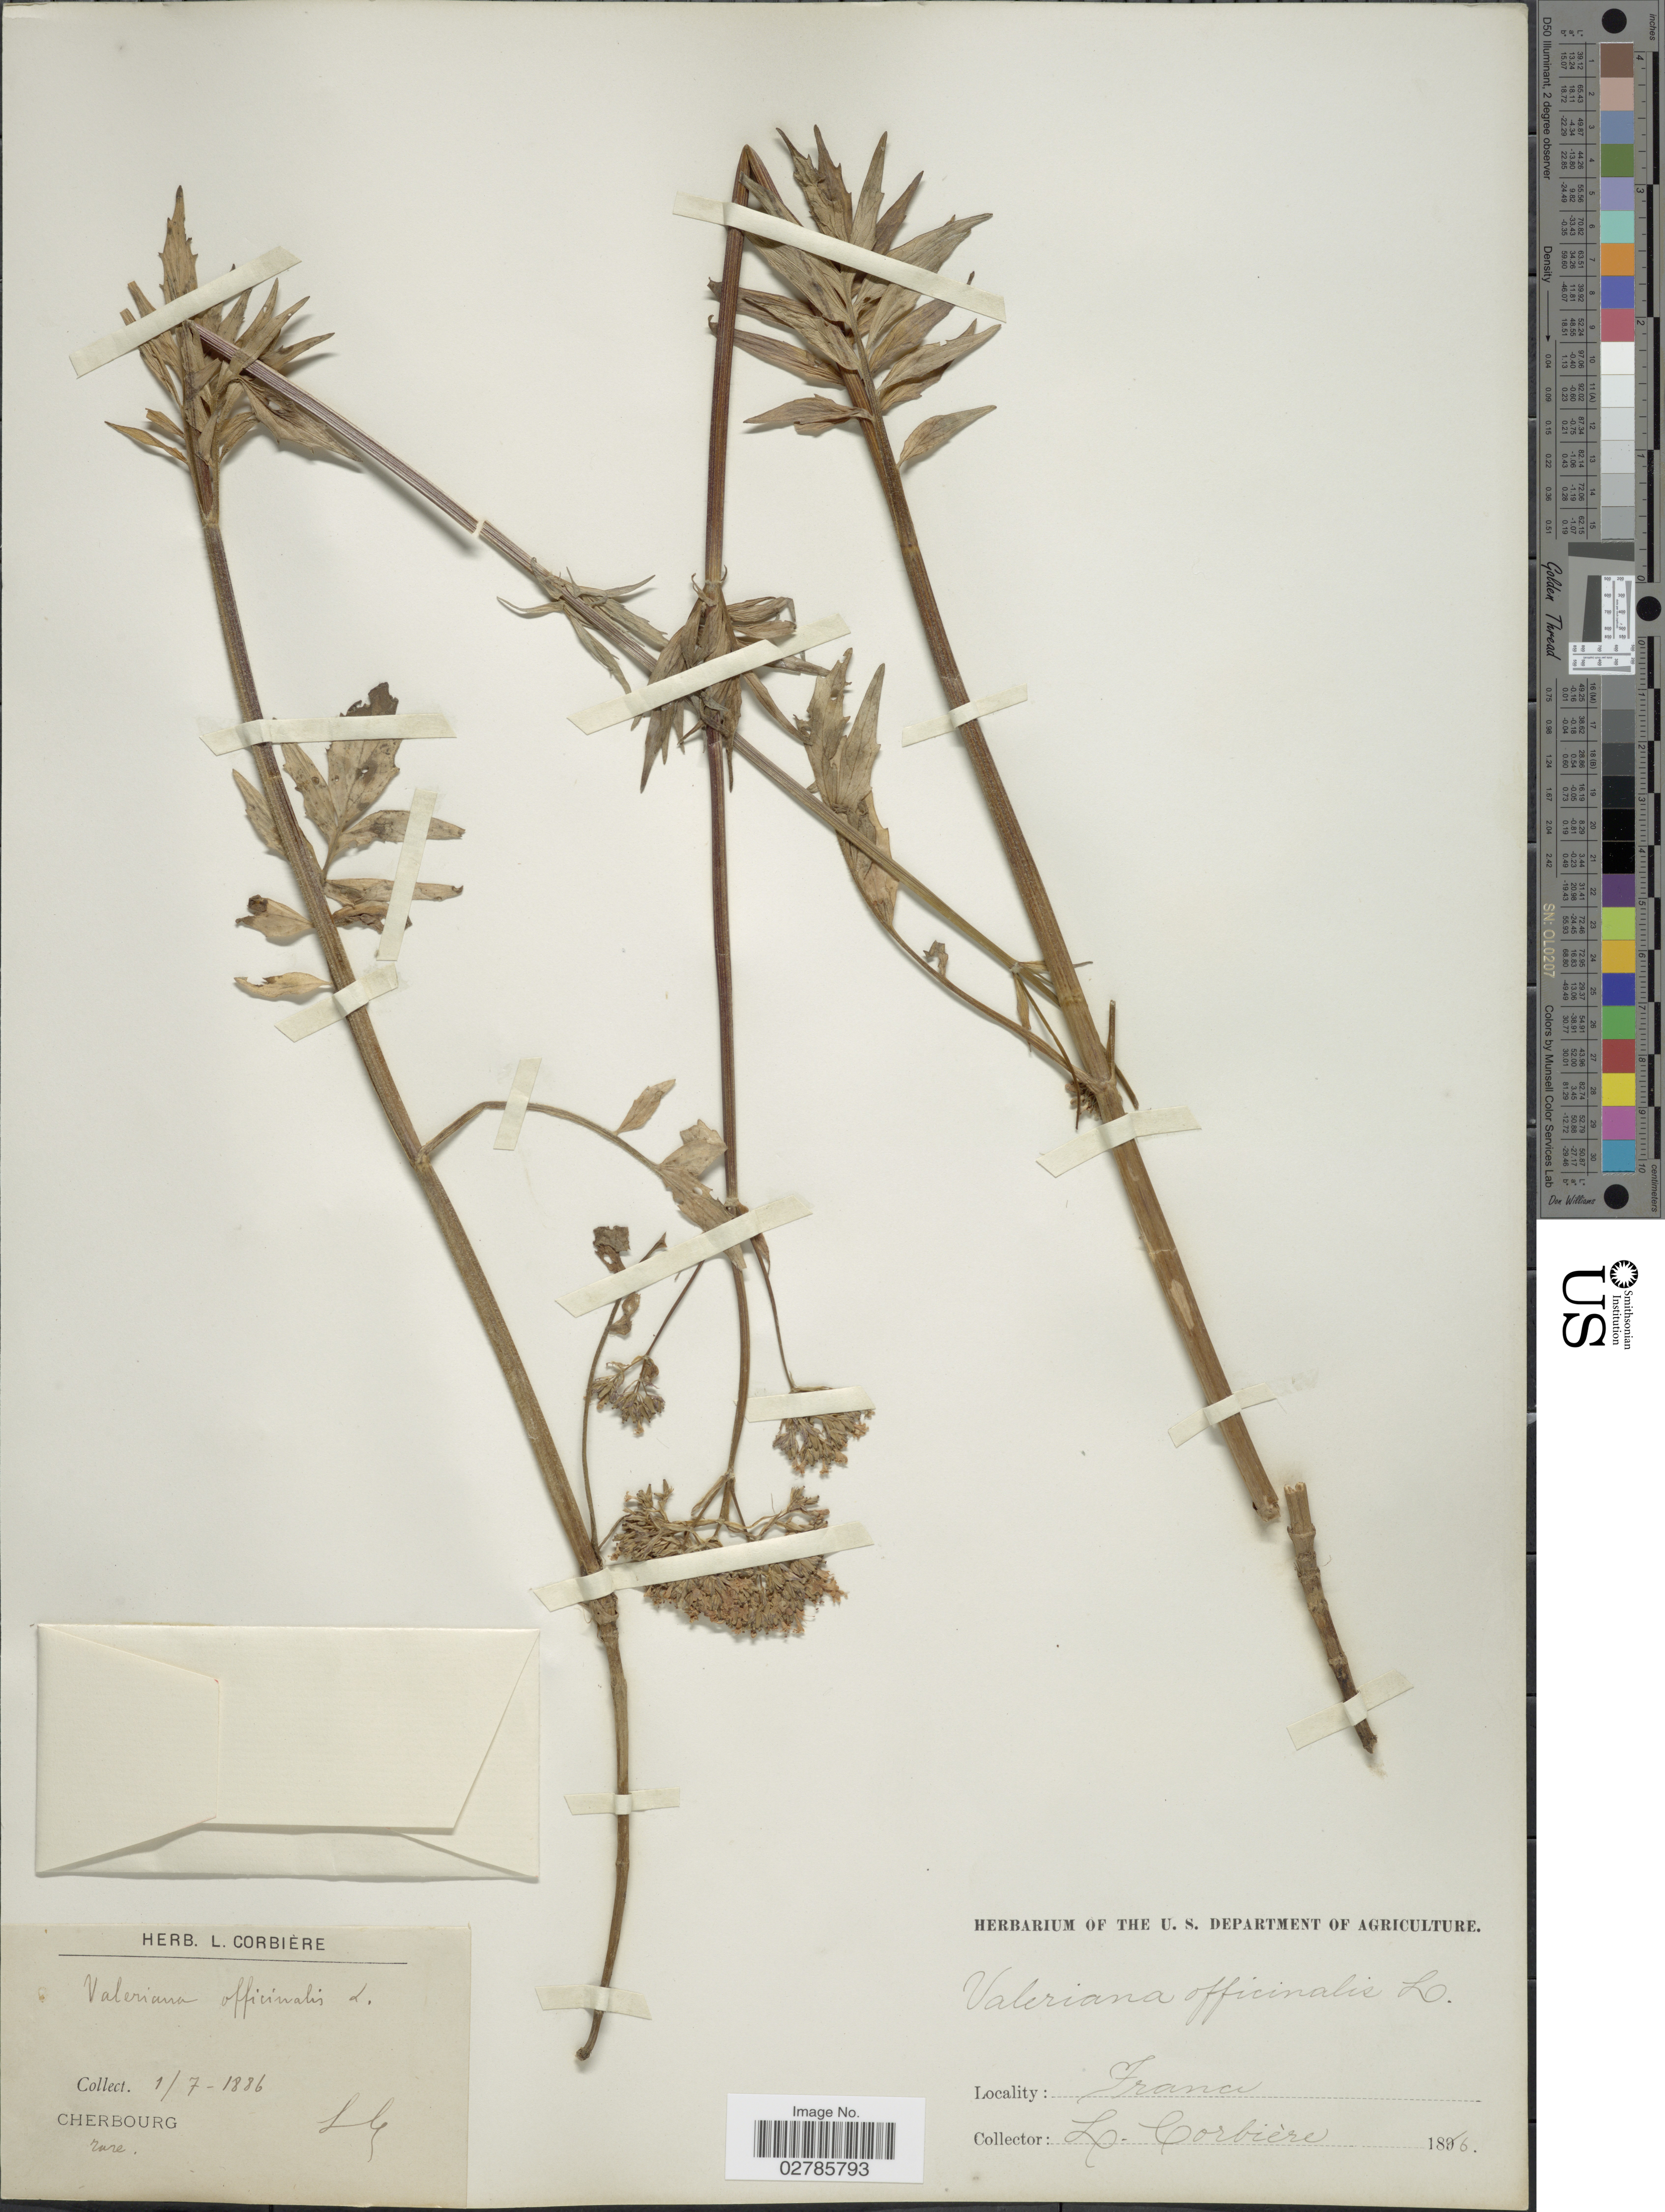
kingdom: Plantae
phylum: Tracheophyta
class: Magnoliopsida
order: Dipsacales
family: Caprifoliaceae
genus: Valeriana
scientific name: Valeriana officinalis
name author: L.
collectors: L. Corbière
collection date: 1886-07-01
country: France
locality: Cherbourg.